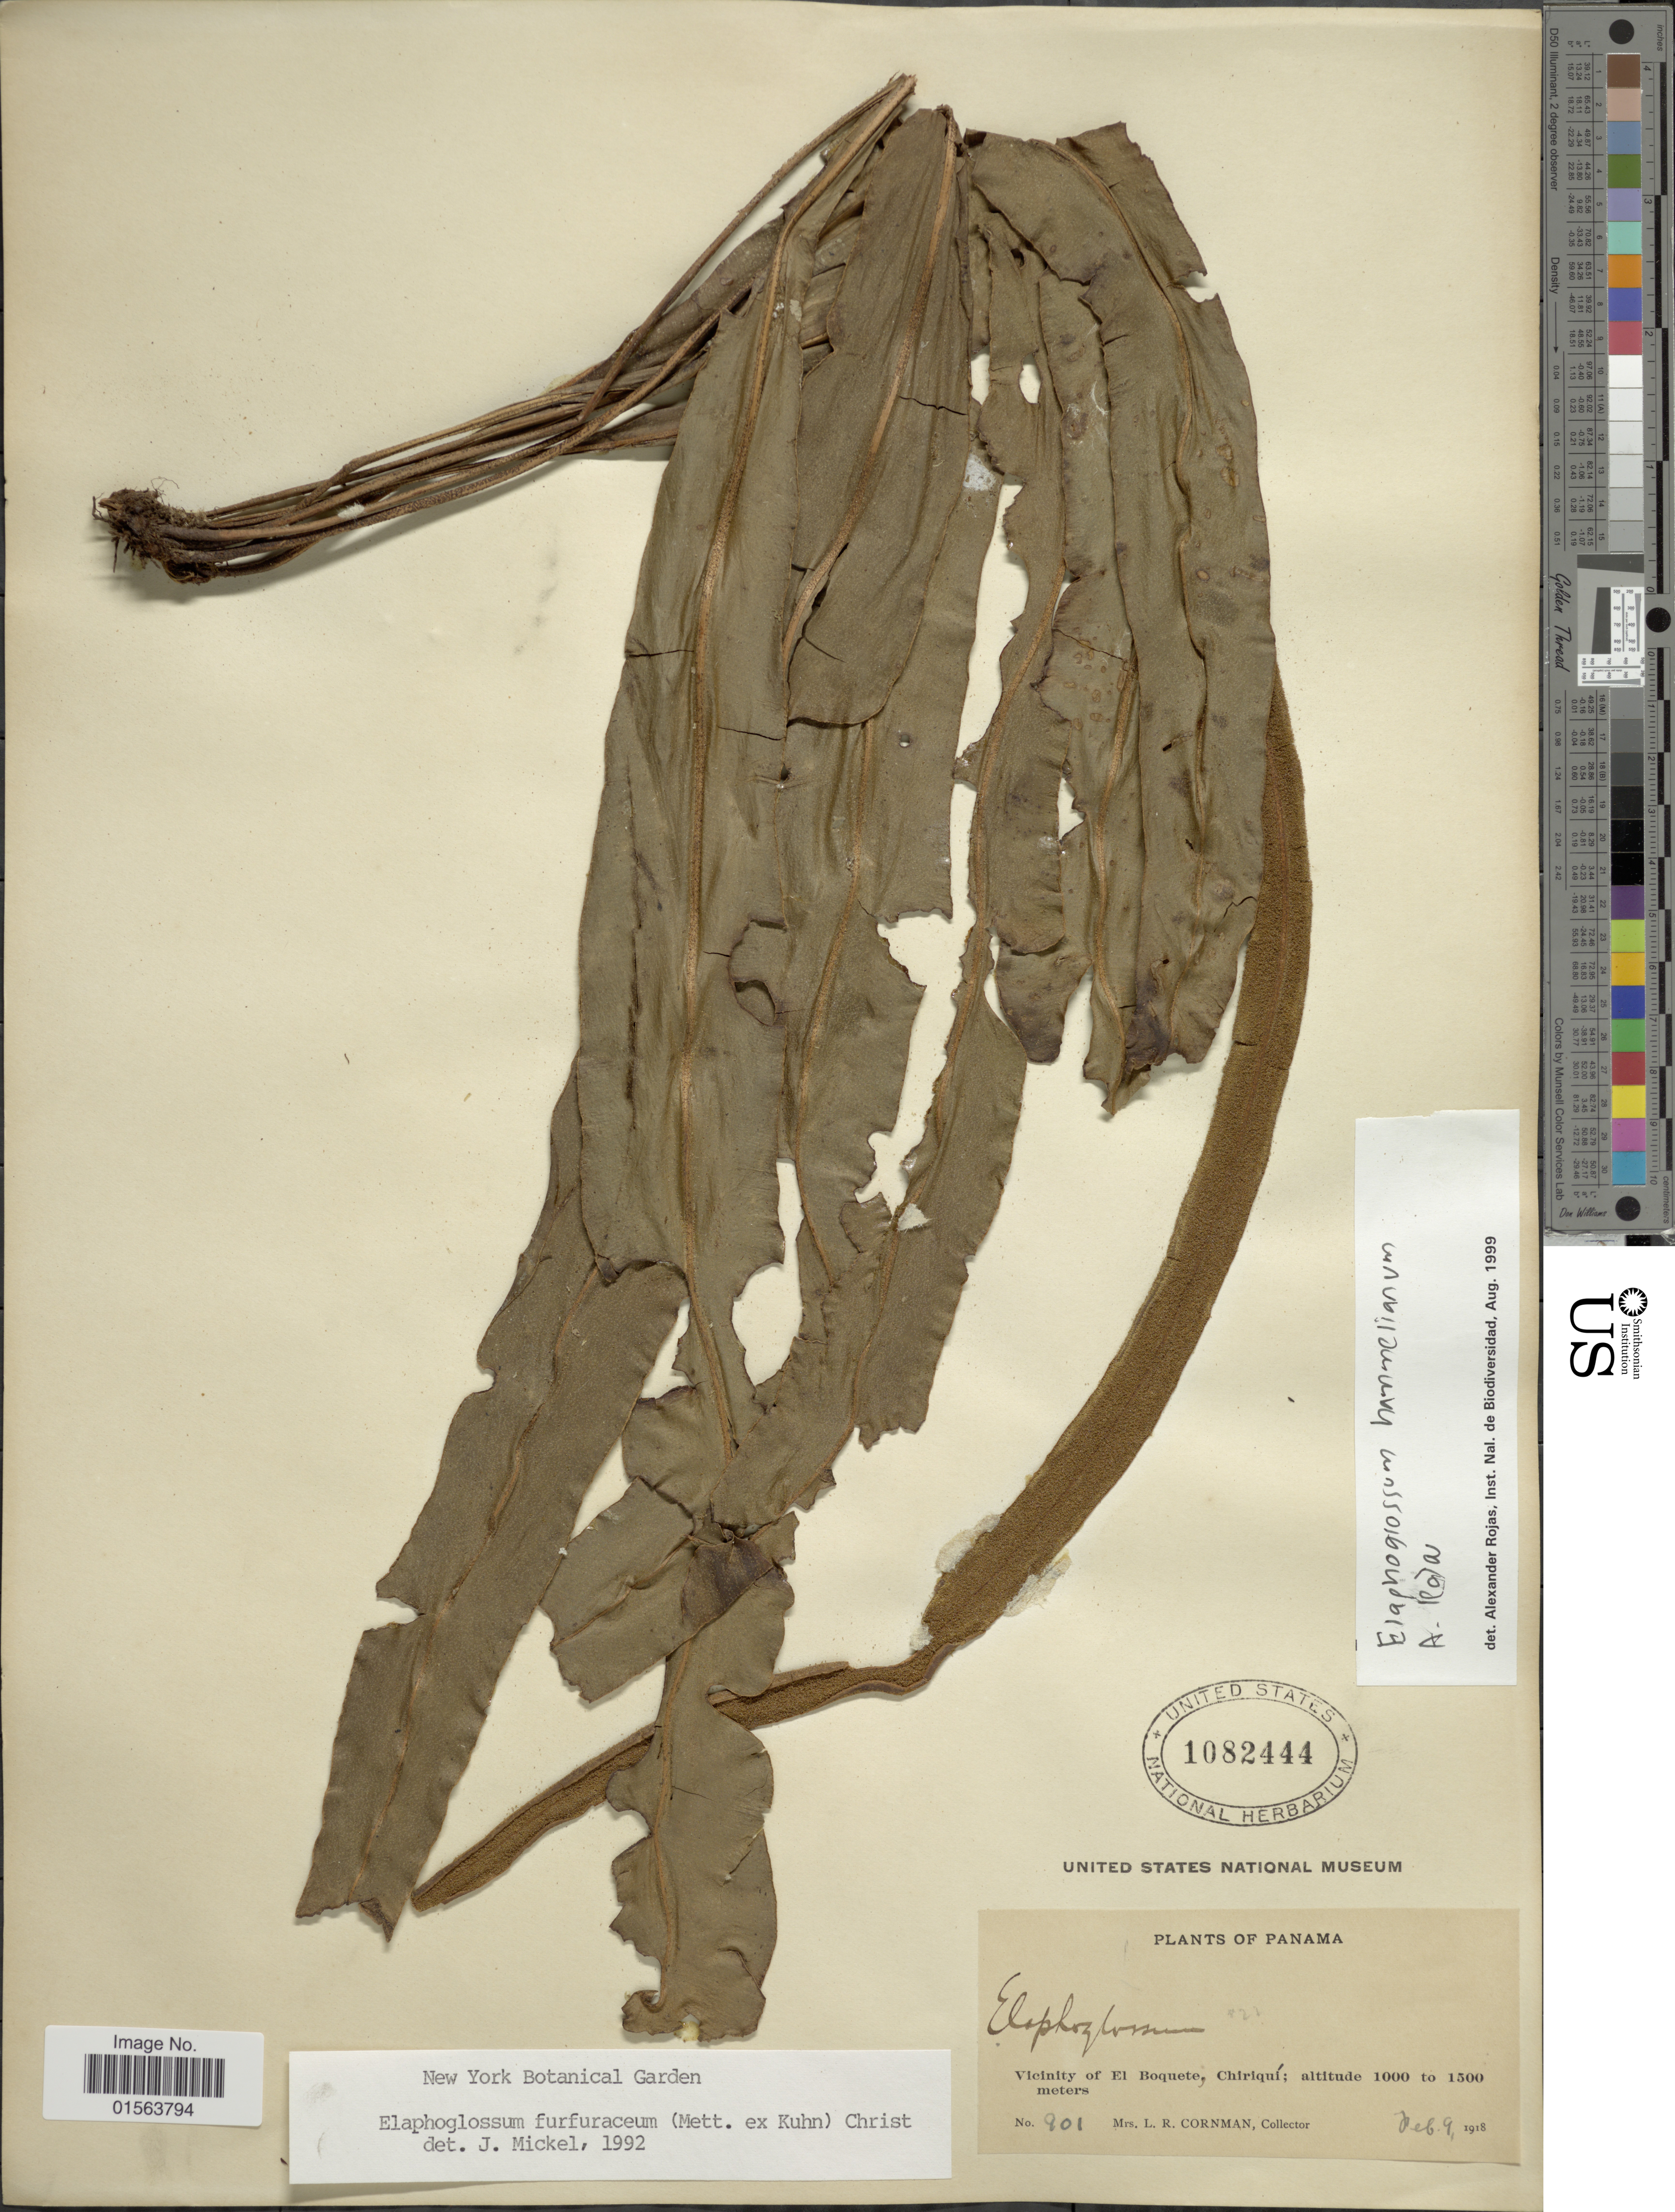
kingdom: Plantae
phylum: Tracheophyta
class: Polypodiopsida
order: Polypodiales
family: Dryopteridaceae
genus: Elaphoglossum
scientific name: Elaphoglossum hammelianum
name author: A. Rojas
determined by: Matos, F. B.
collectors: L. Cornman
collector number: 901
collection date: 1918-02-09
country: Panama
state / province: Chiriqui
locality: Vicinity of El Boquete, Chiriqui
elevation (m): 1000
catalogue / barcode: US 1082444